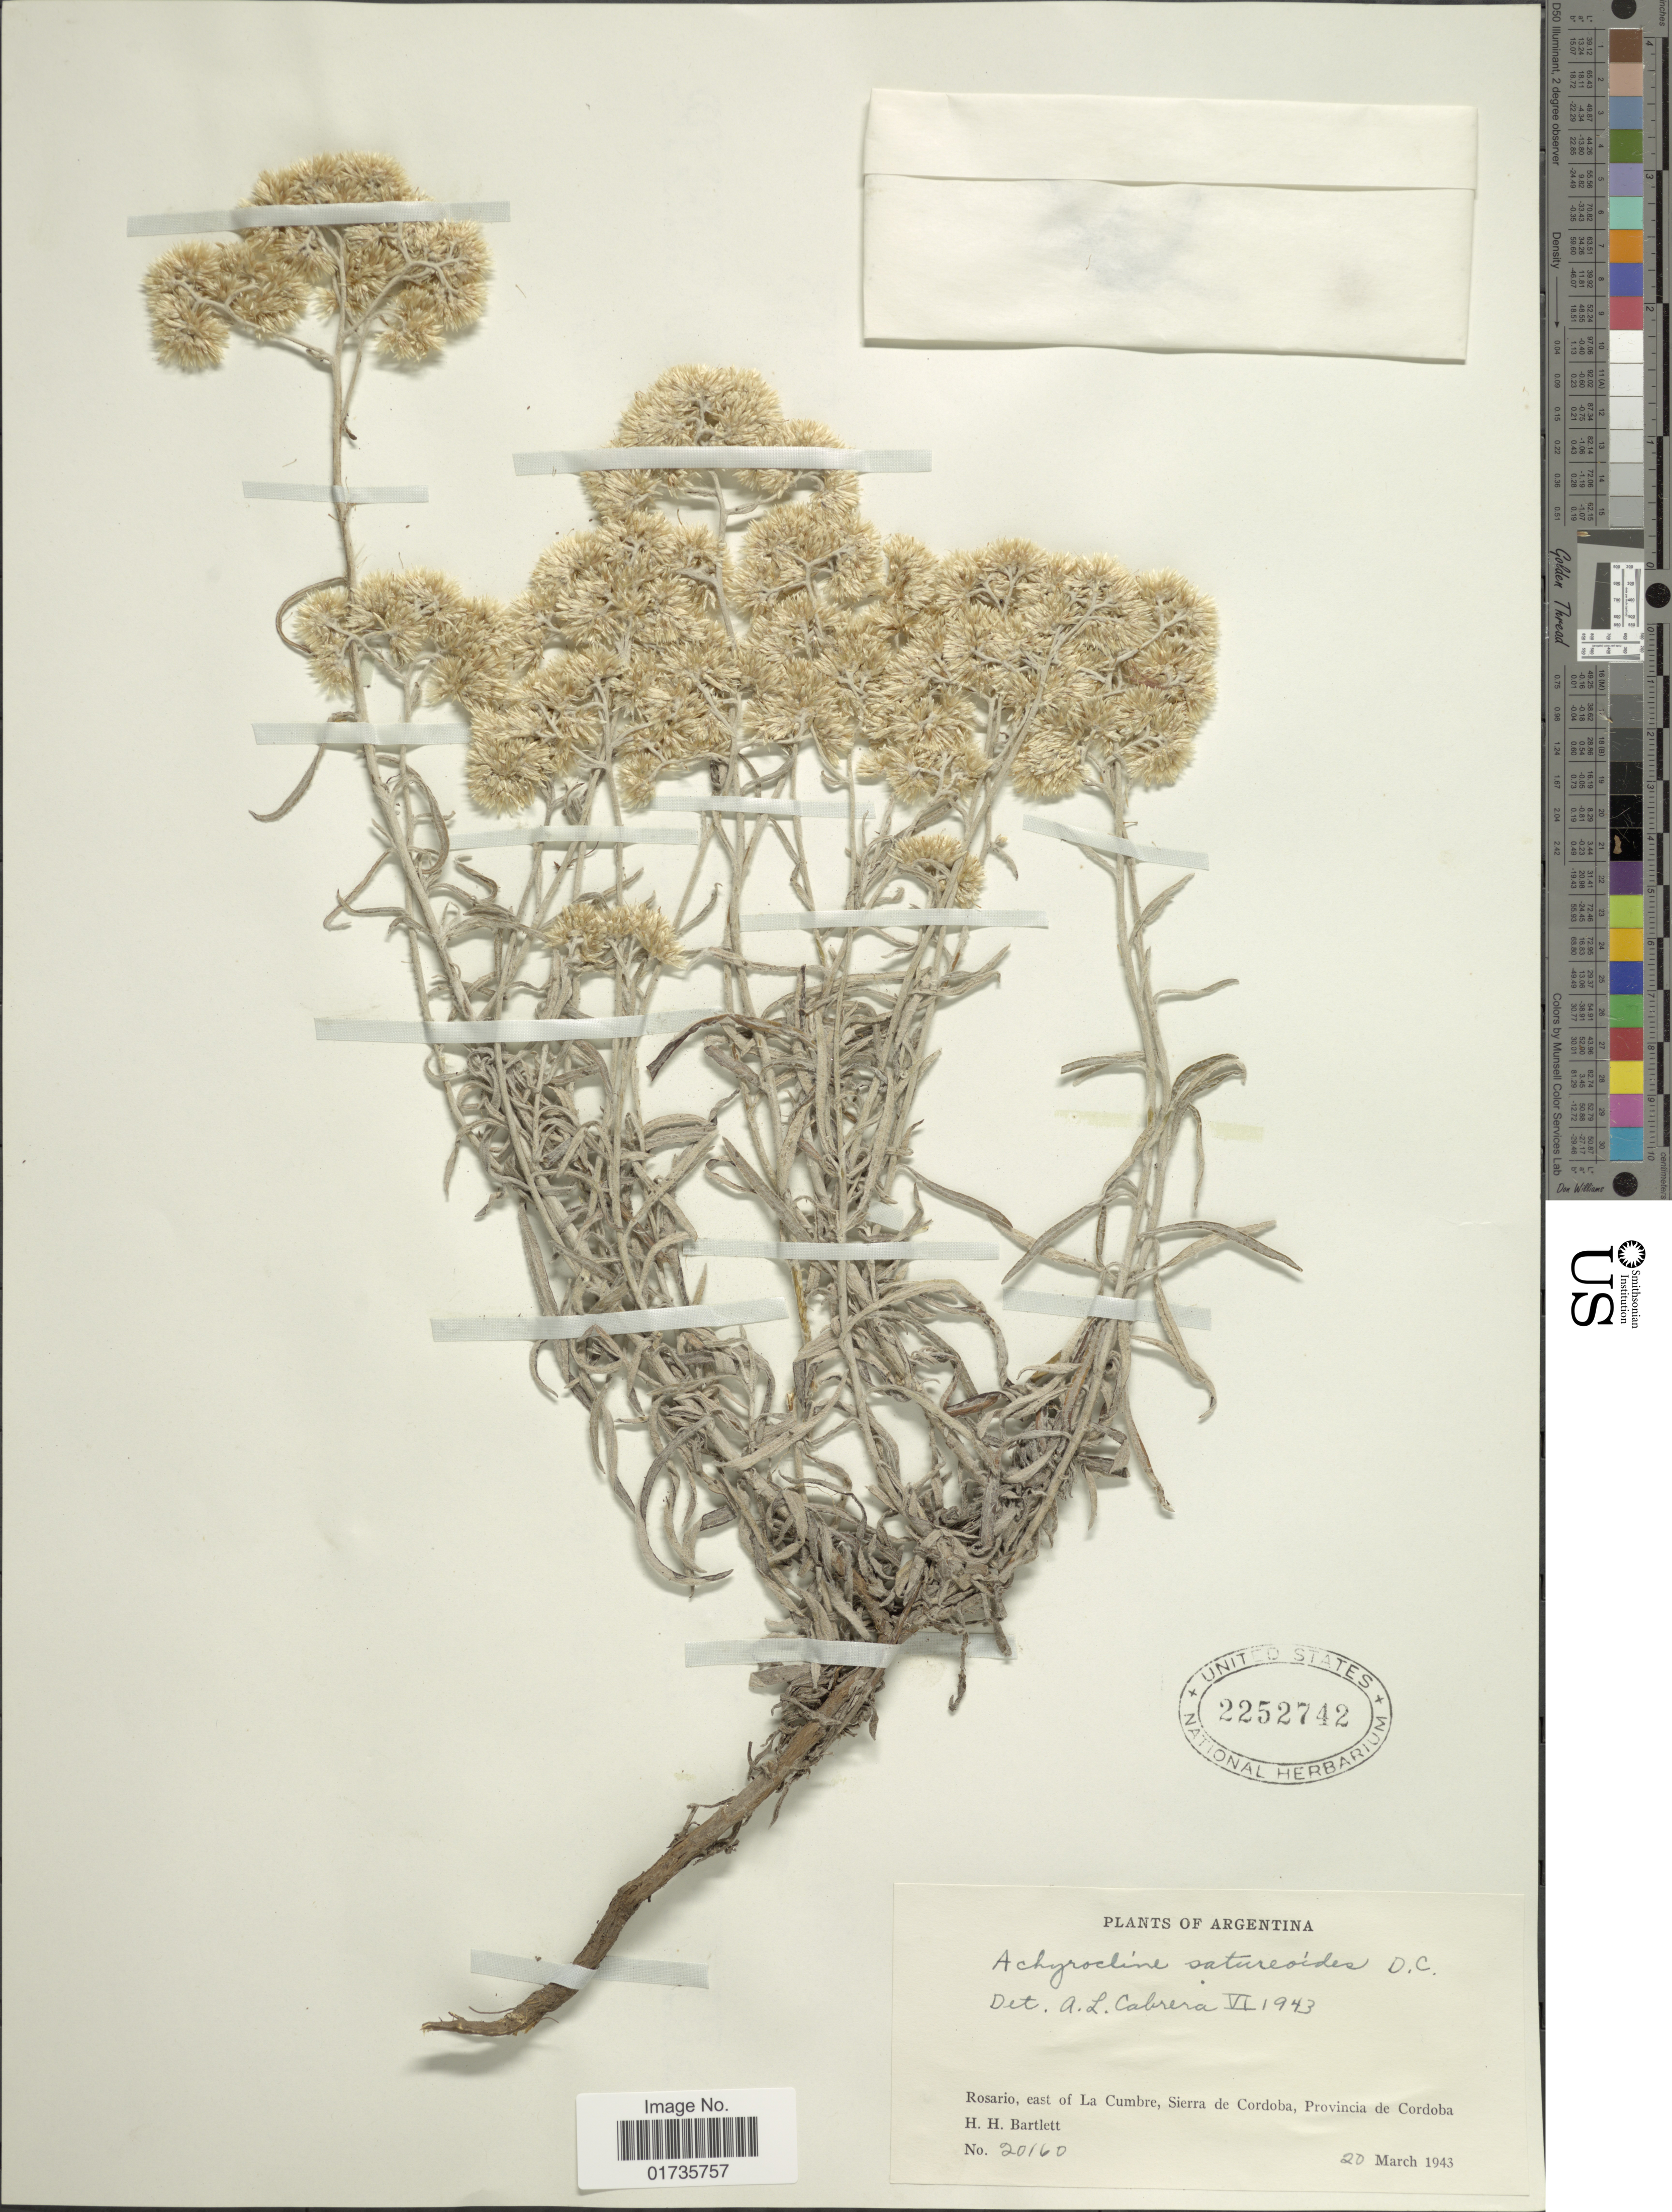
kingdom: Plantae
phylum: Tracheophyta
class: Magnoliopsida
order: Asterales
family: Asteraceae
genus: Achyrocline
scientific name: Achyrocline satureioides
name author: (Lam.) DC.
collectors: H. H. Bartlett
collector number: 20160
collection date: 1943-03-20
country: Argentina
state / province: Cordoba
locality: Rosario, east of La Cumbre , Sierra de Cordoba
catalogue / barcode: US 2252742